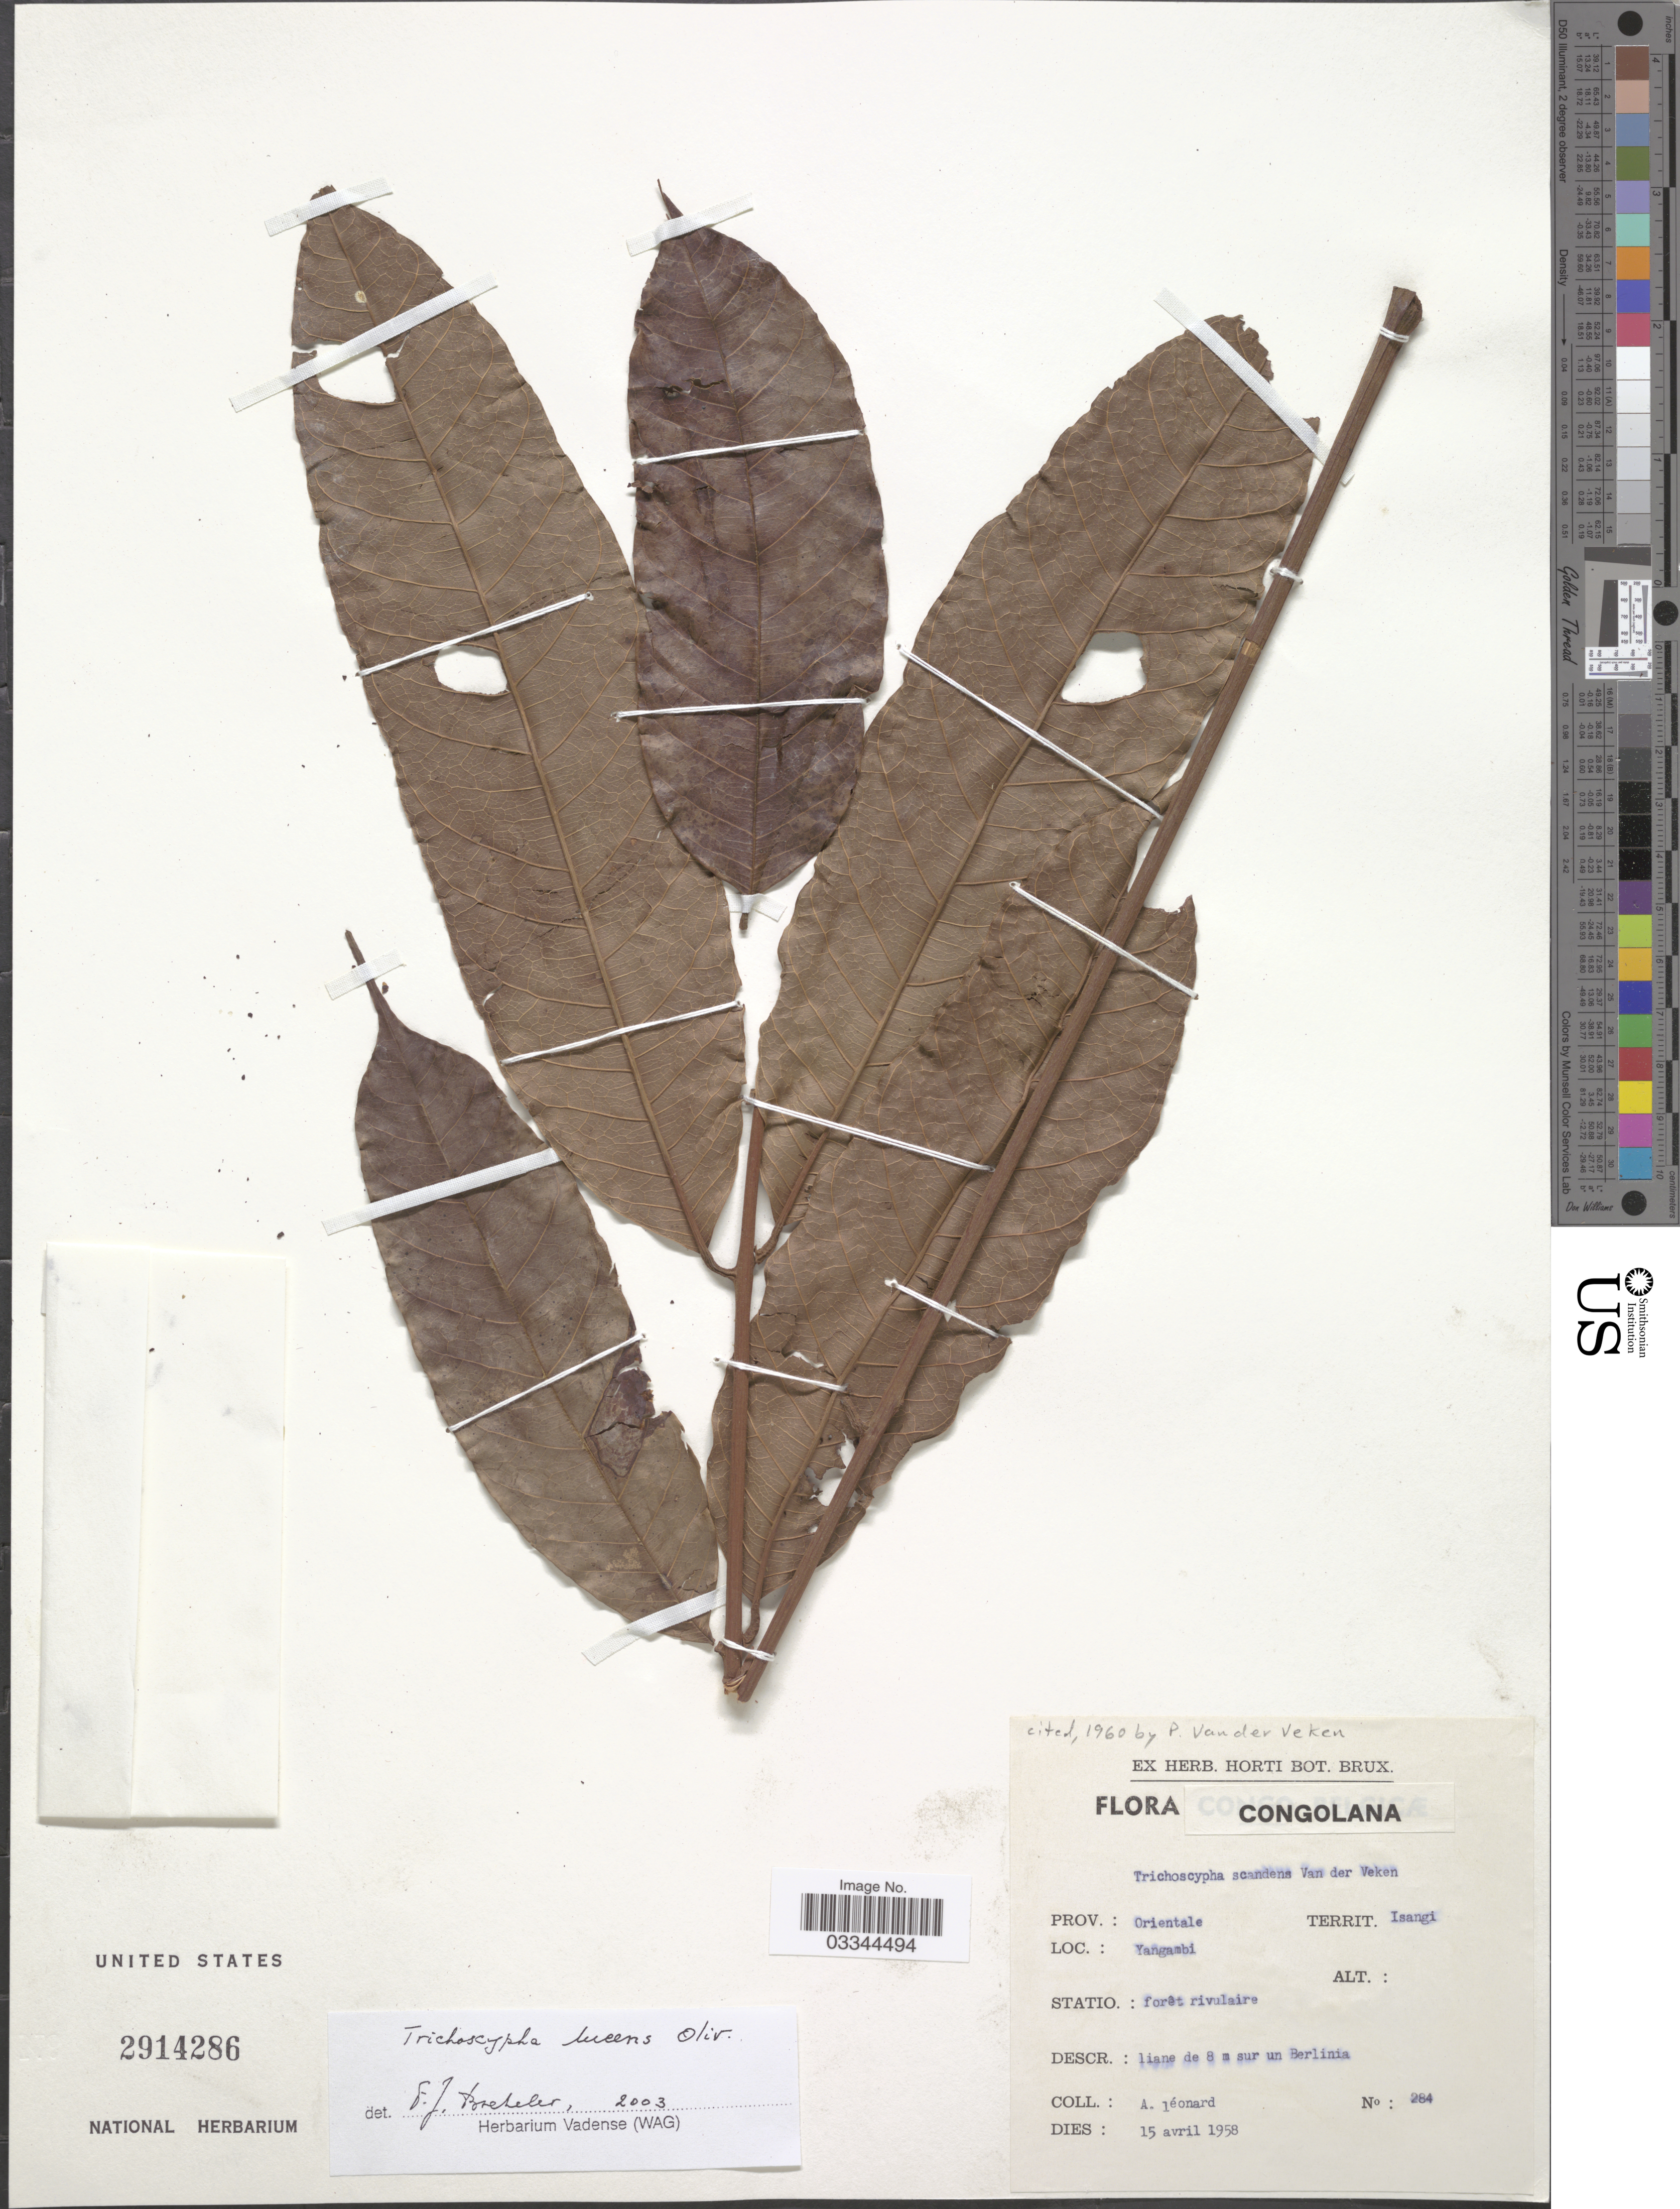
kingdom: Plantae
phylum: Tracheophyta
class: Magnoliopsida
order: Sapindales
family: Anacardiaceae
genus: Trichoscypha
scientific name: Trichoscypha lucens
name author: Oliv.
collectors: A. Leonard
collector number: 284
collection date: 1958-04-15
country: Congo, Democratic Republic of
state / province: Tshopo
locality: Congolana. Prov.: Orientale, Territ. Isangi. Yangambi.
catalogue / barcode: US 2914286